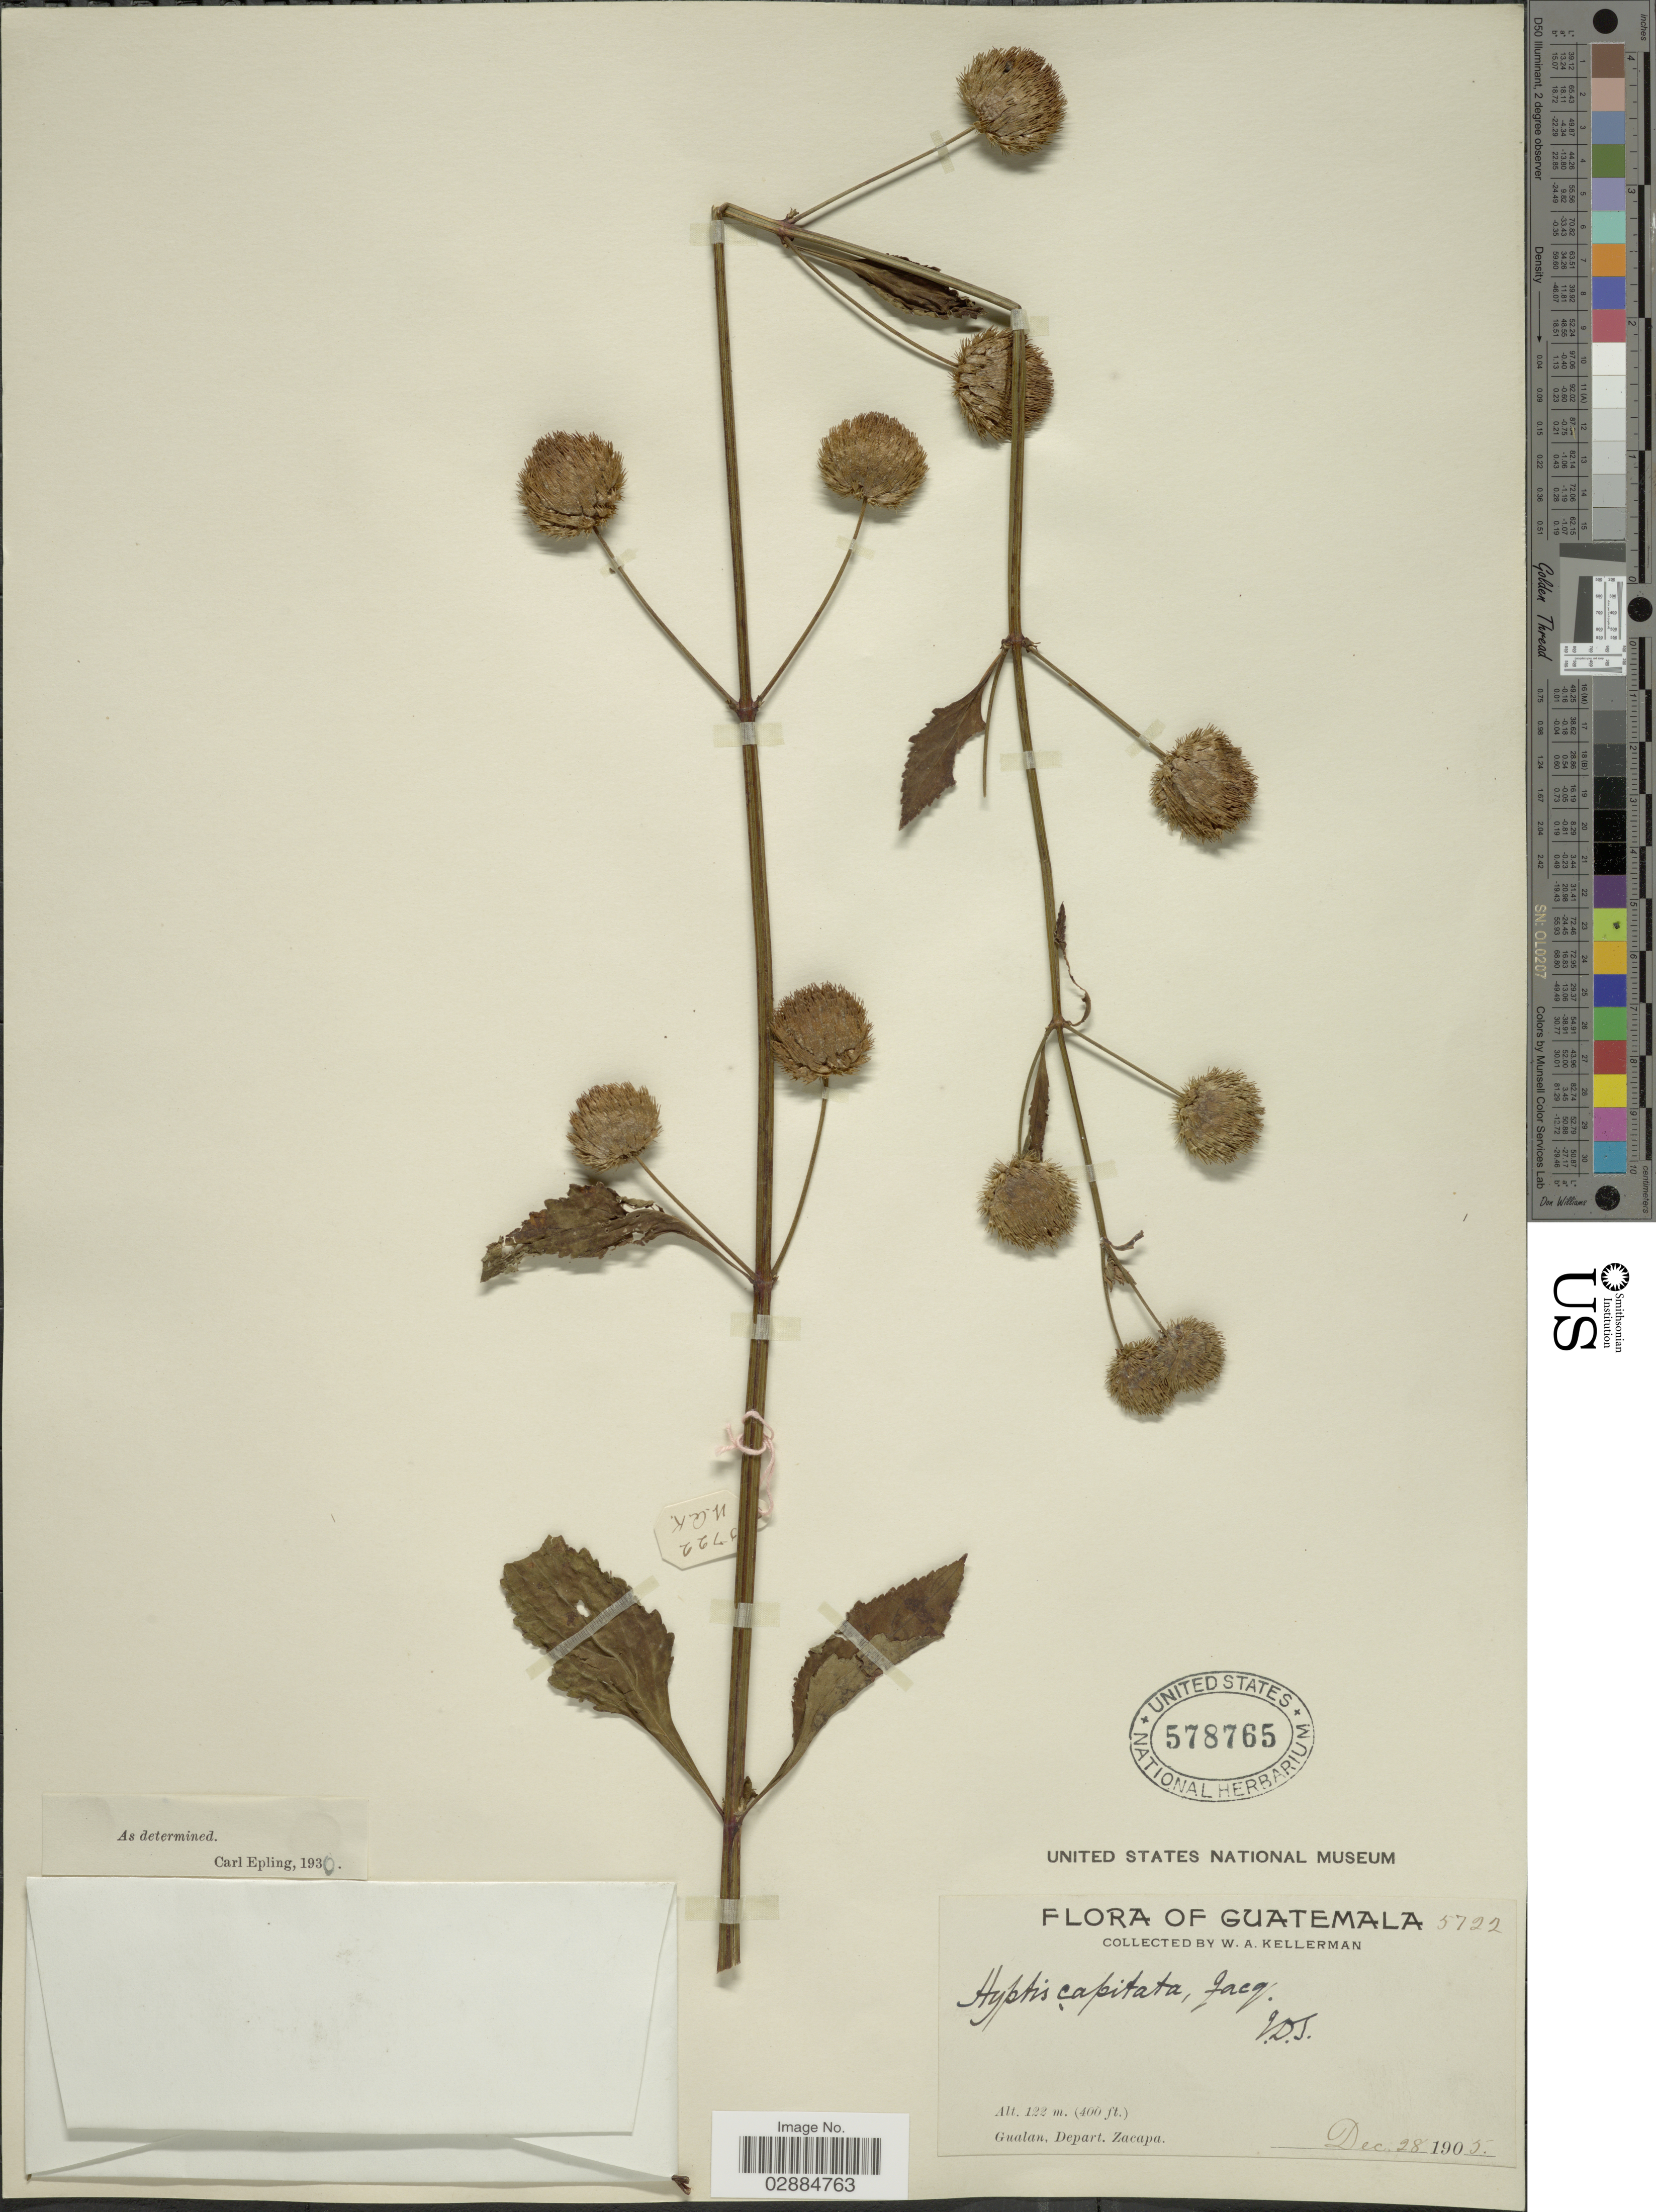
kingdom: Plantae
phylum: Tracheophyta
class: Magnoliopsida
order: Lamiales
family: Lamiaceae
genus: Hyptis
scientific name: Hyptis capitata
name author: Jacq.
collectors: W. Kellerman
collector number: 5722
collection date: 1905-12-28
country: Guatemala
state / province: Zacapa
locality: Gualan, Depart. Zacapa.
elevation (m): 122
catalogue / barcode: US 578765